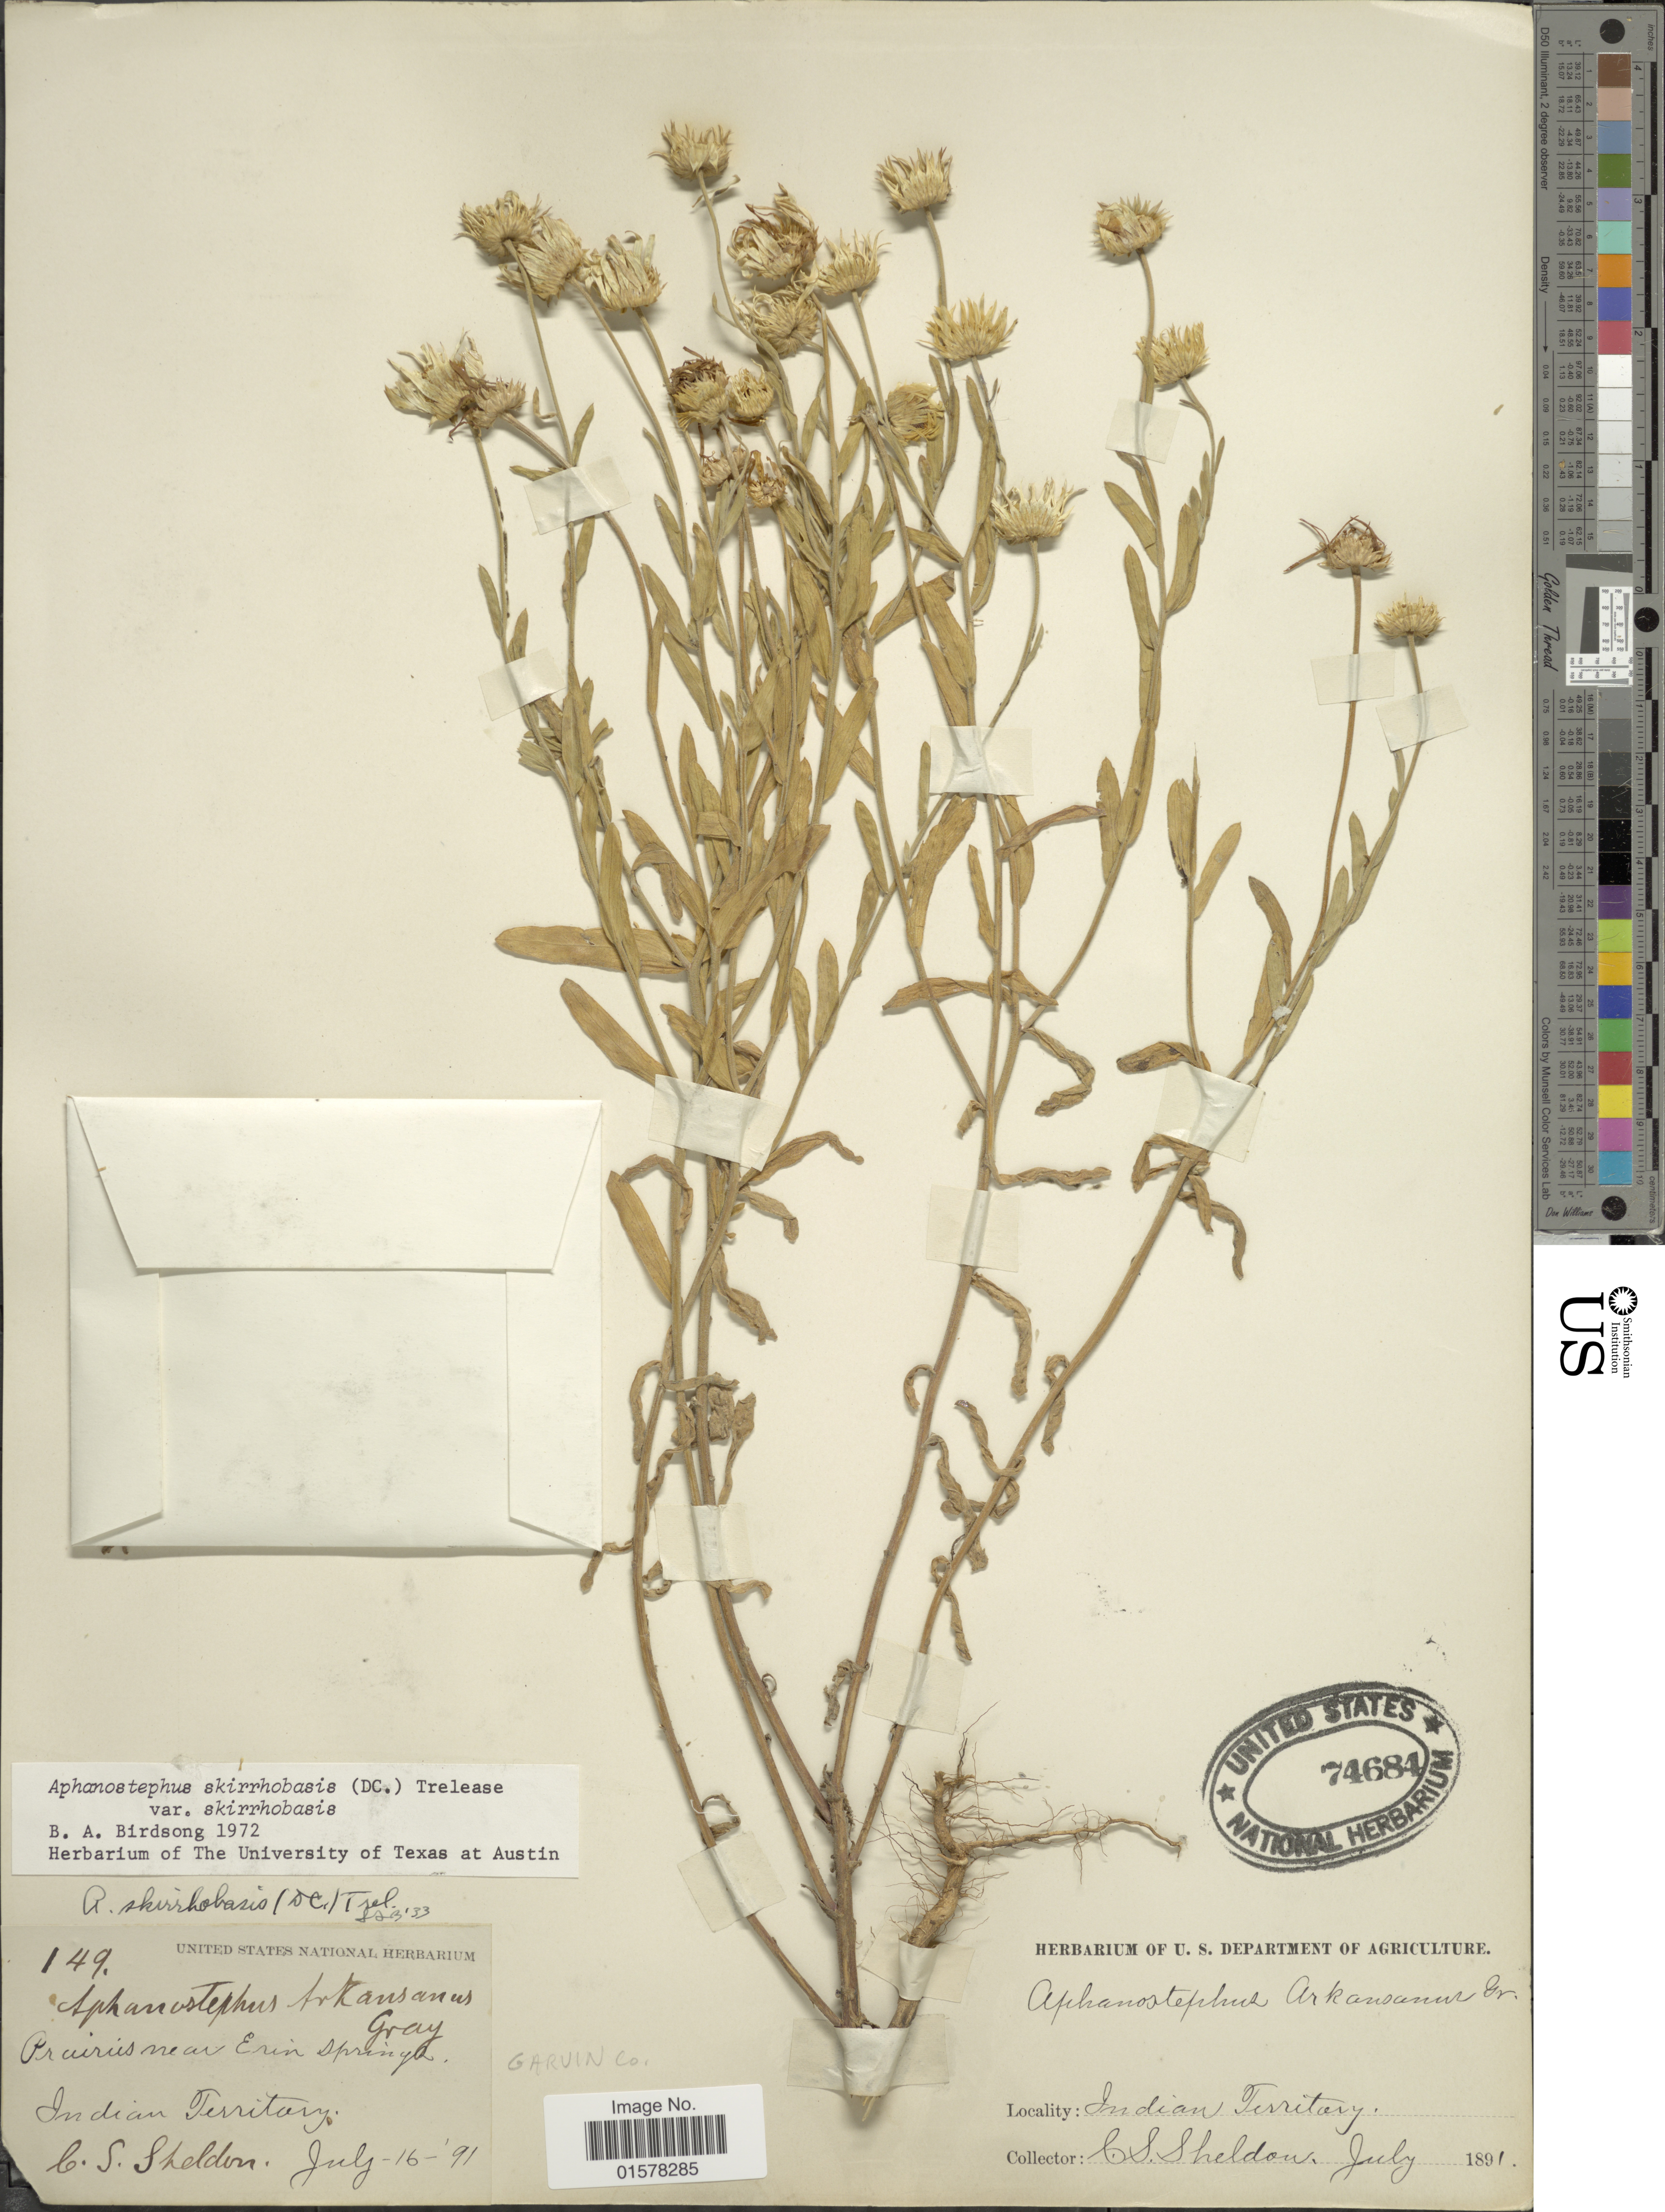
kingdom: Plantae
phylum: Tracheophyta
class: Magnoliopsida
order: Asterales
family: Asteraceae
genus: Aphanostephus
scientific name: Aphanostephus skirrhobasis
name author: (DC.) Trel. ex Coville & Branner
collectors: C. S. Sheldon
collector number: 149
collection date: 1891-07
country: United States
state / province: Oklahoma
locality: Indian Territory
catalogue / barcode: US 74684